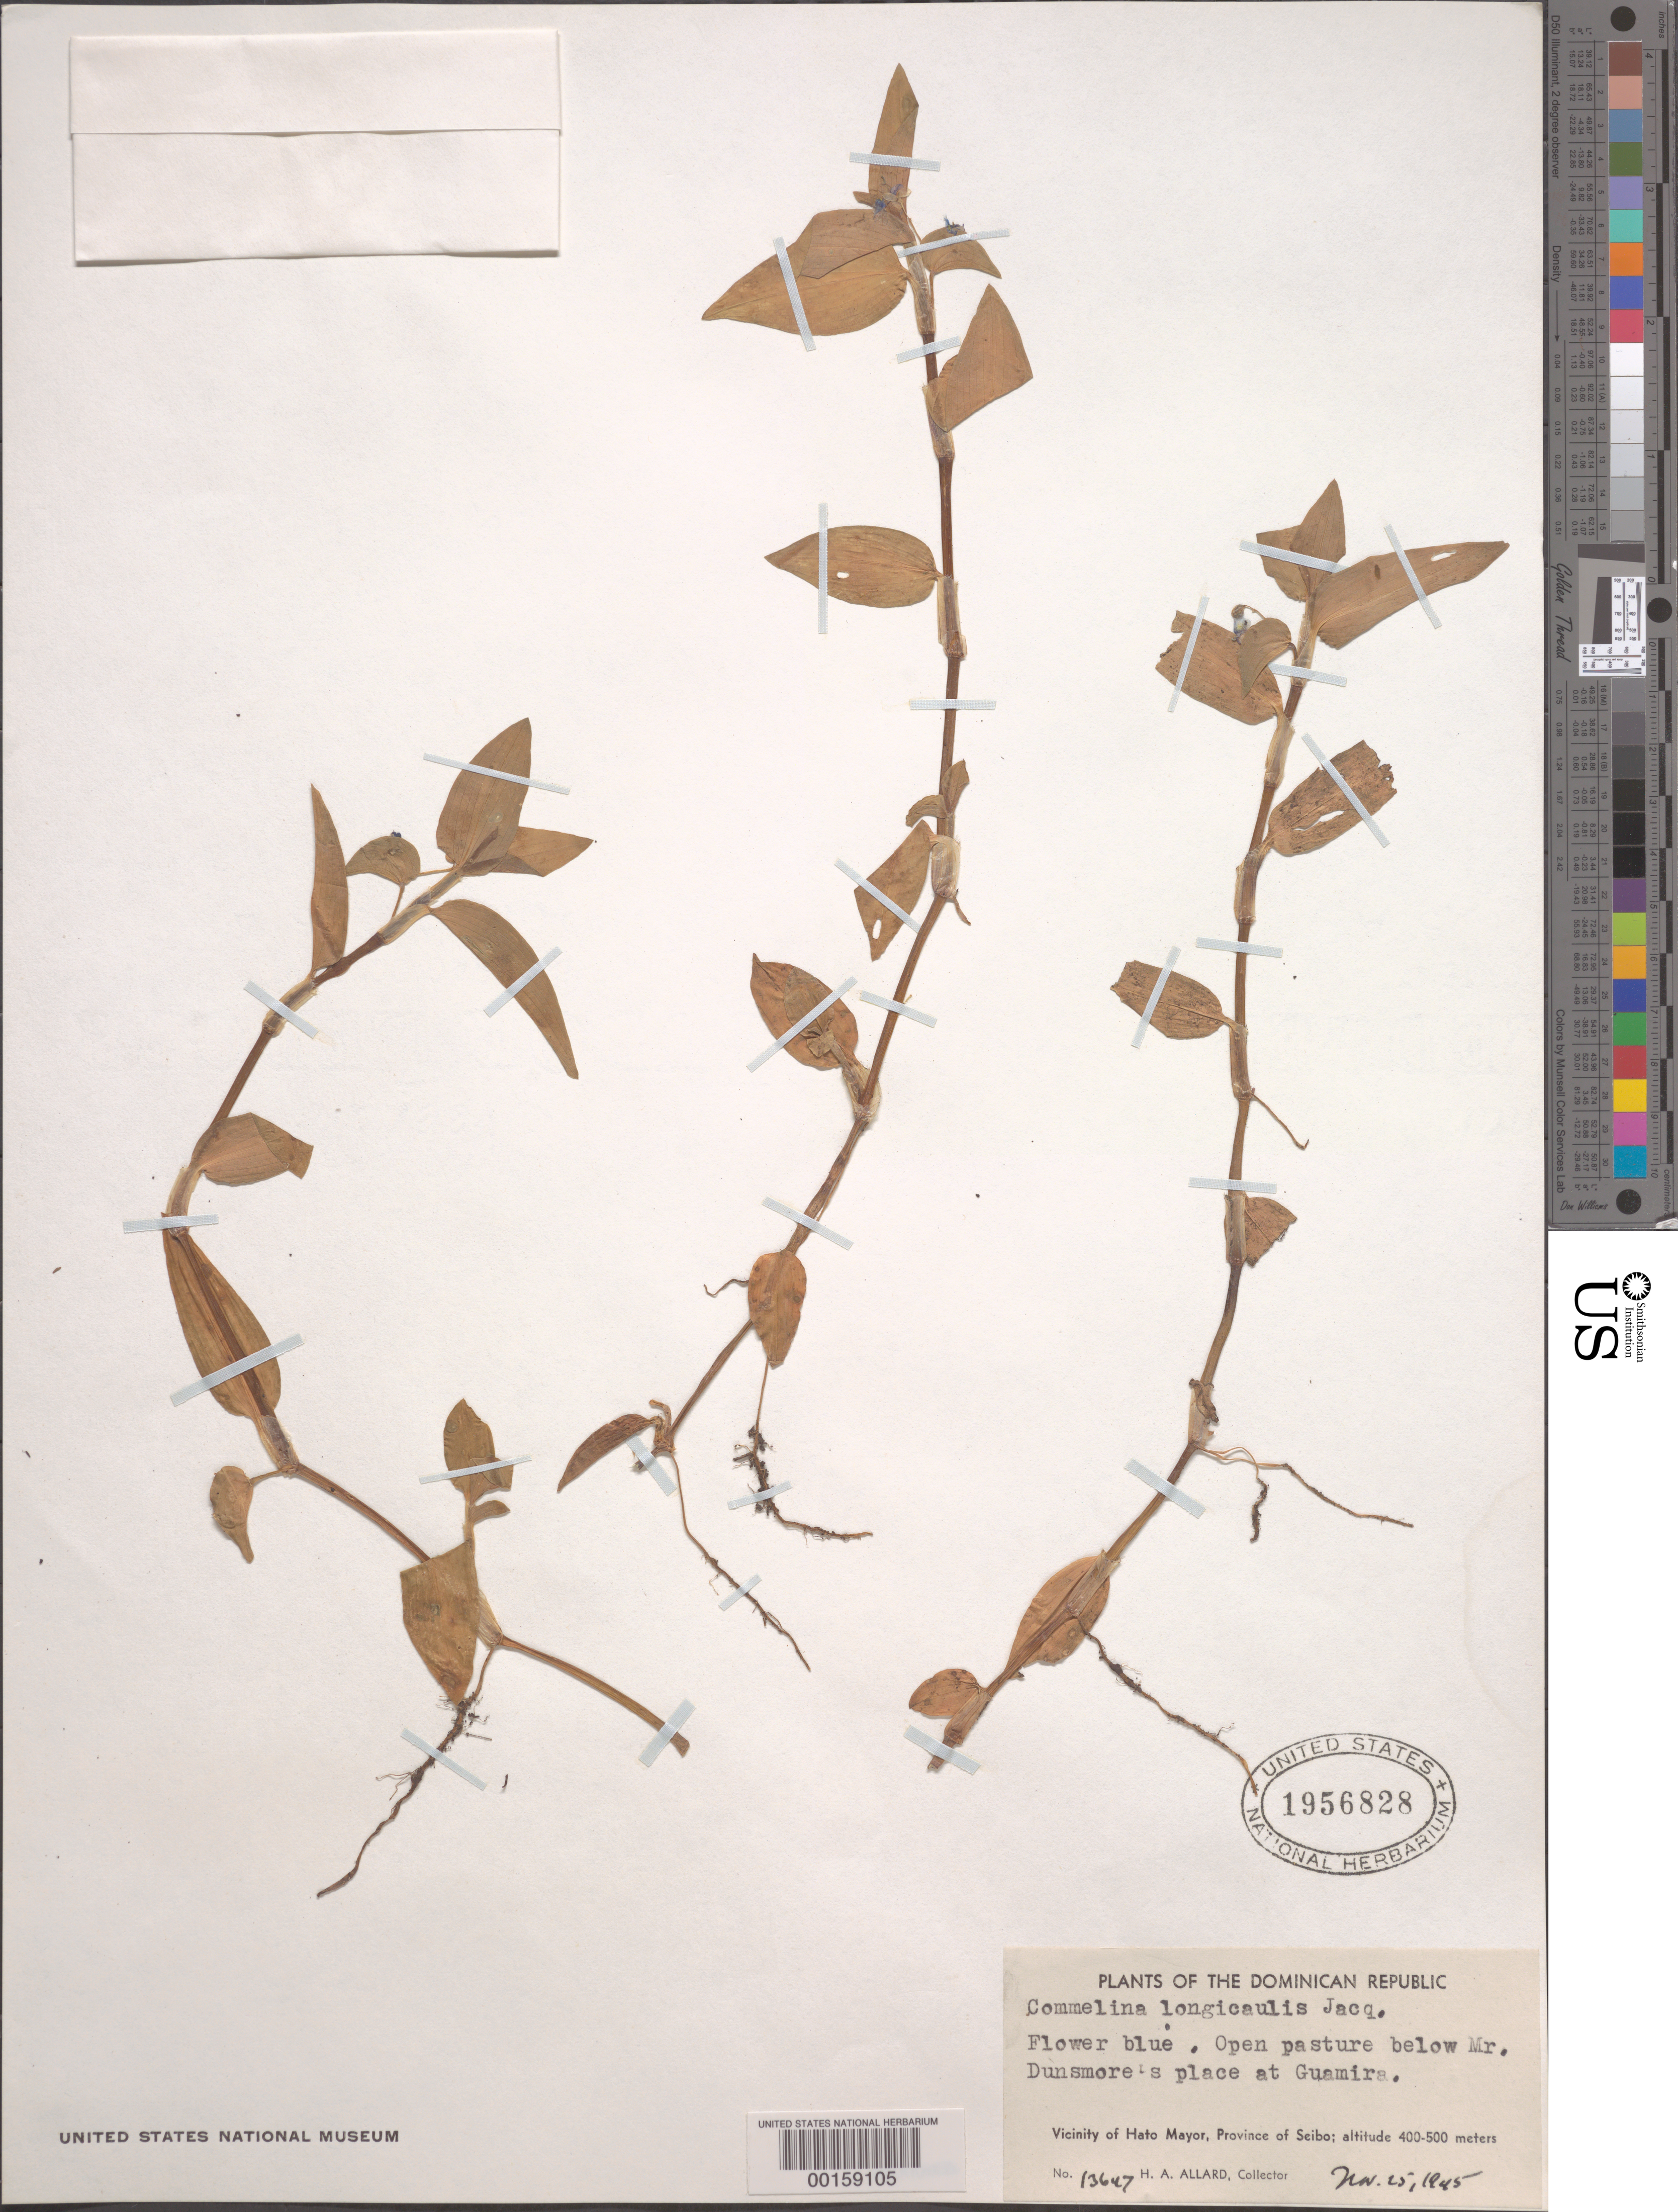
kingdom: Plantae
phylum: Tracheophyta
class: Liliopsida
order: Commelinales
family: Commelinaceae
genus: Commelina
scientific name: Commelina diffusa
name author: Burm. f.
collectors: H. A. Allard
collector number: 13647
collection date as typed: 25 Nov 1945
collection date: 1945-11-25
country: Dominican Republic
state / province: El Seíbo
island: Hispaniola Island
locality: Hato mayor; guamira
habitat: Open pasture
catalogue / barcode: US 1956828